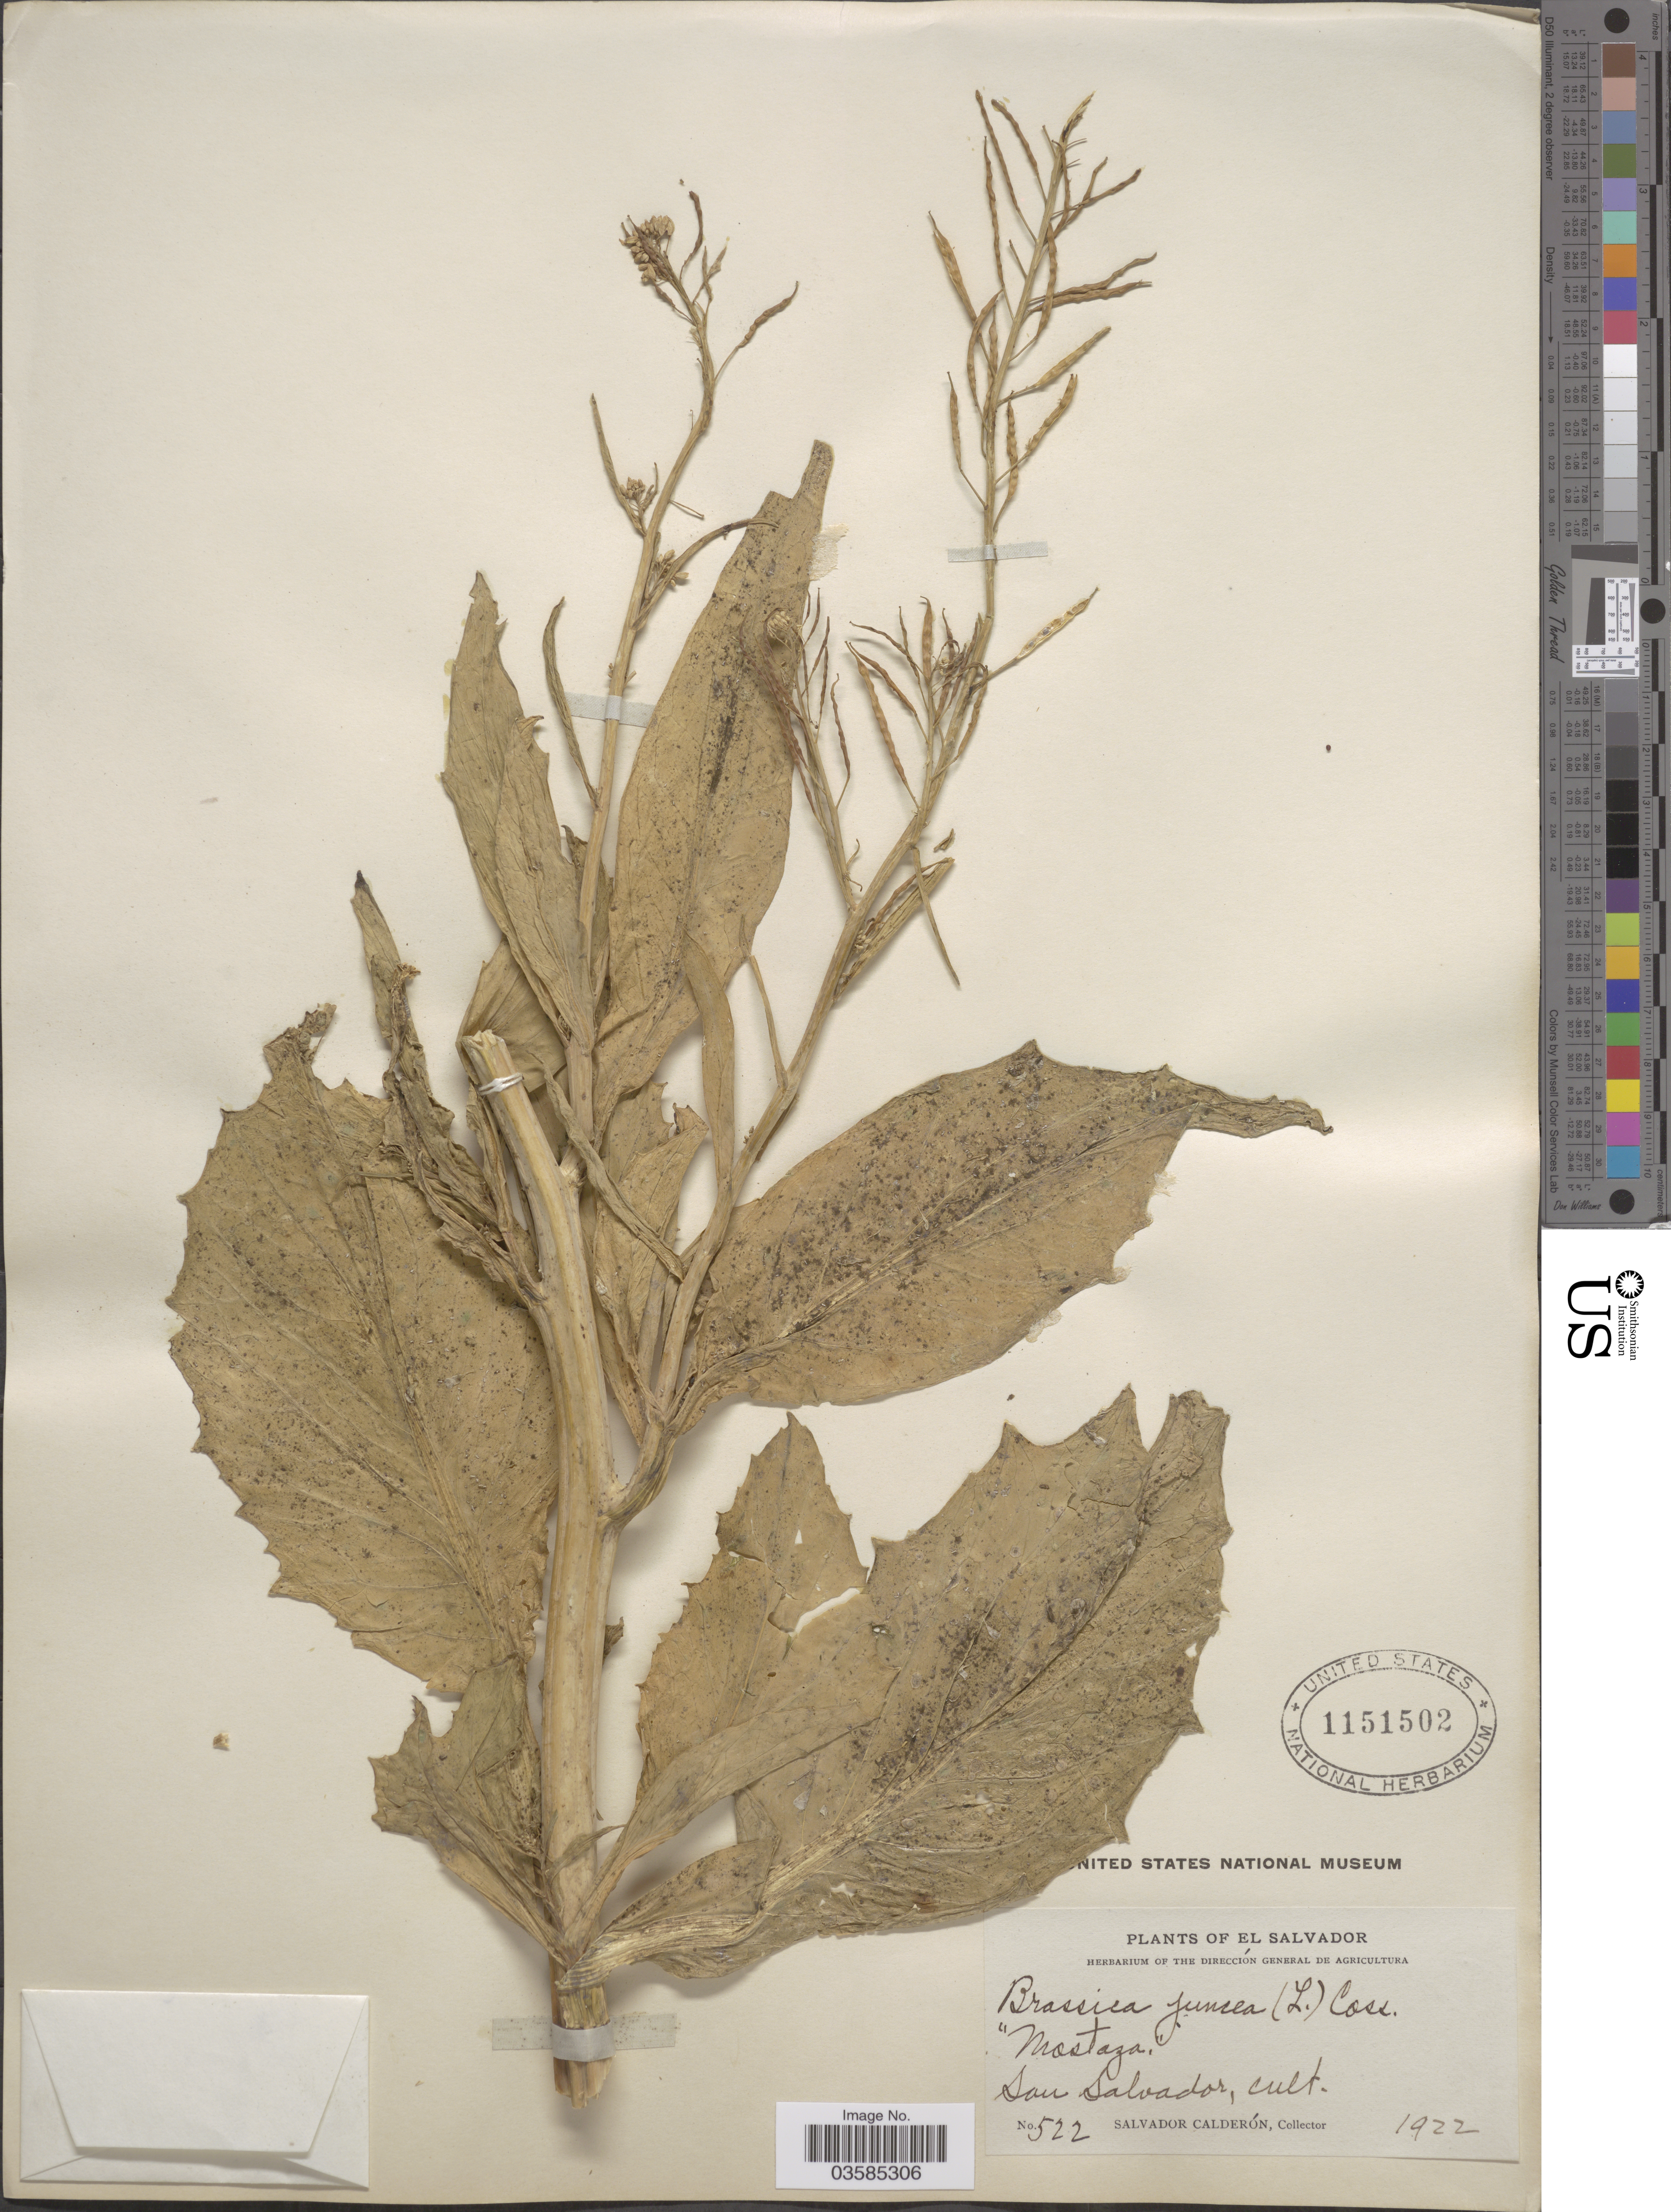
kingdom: Plantae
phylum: Tracheophyta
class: Magnoliopsida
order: Brassicales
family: Brassicaceae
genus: Brassica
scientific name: Brassica juncea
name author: (L.) Czern.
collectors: S. Calderón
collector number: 522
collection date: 1922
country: El Salvador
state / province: San Salvador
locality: San Salvador.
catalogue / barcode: US 1151502